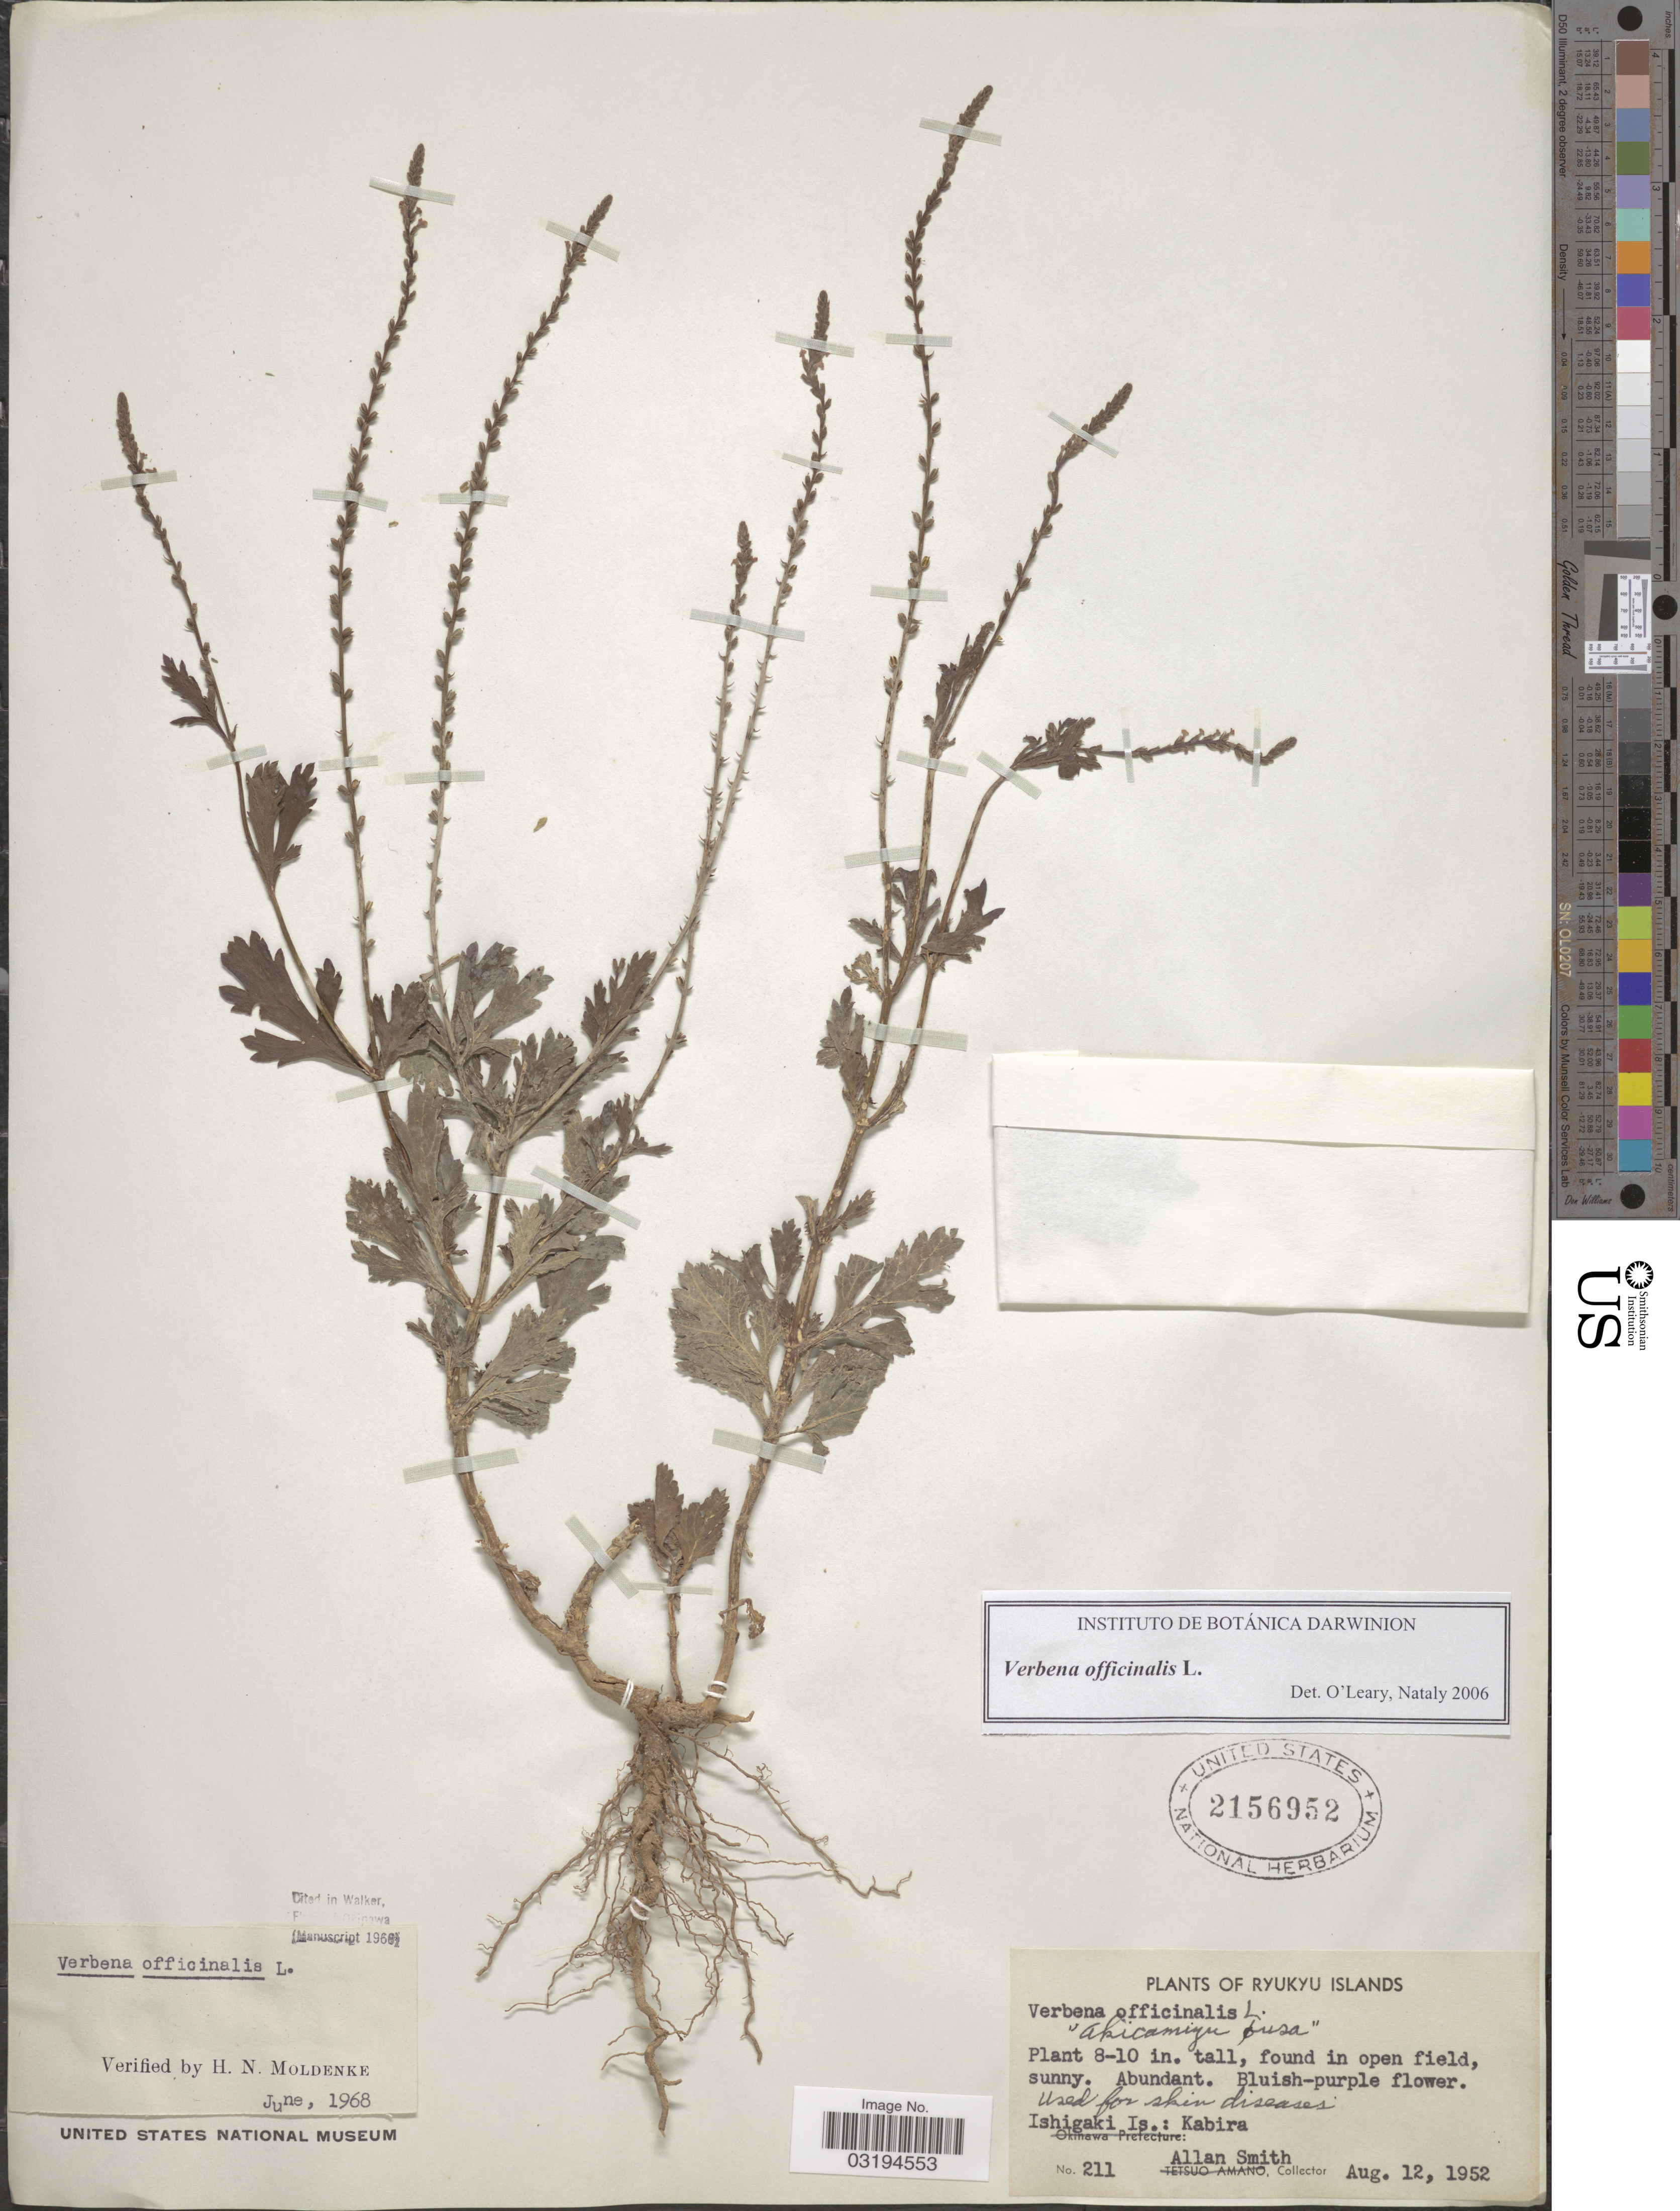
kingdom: Plantae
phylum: Tracheophyta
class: Magnoliopsida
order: Lamiales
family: Verbenaceae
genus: Verbena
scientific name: Verbena officinalis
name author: L.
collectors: A. Smith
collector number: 211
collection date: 1952-08-12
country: Japan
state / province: Okinawa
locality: Ryukyu Islands. Ishigaki Is.: Kabira.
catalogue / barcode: US 2156952